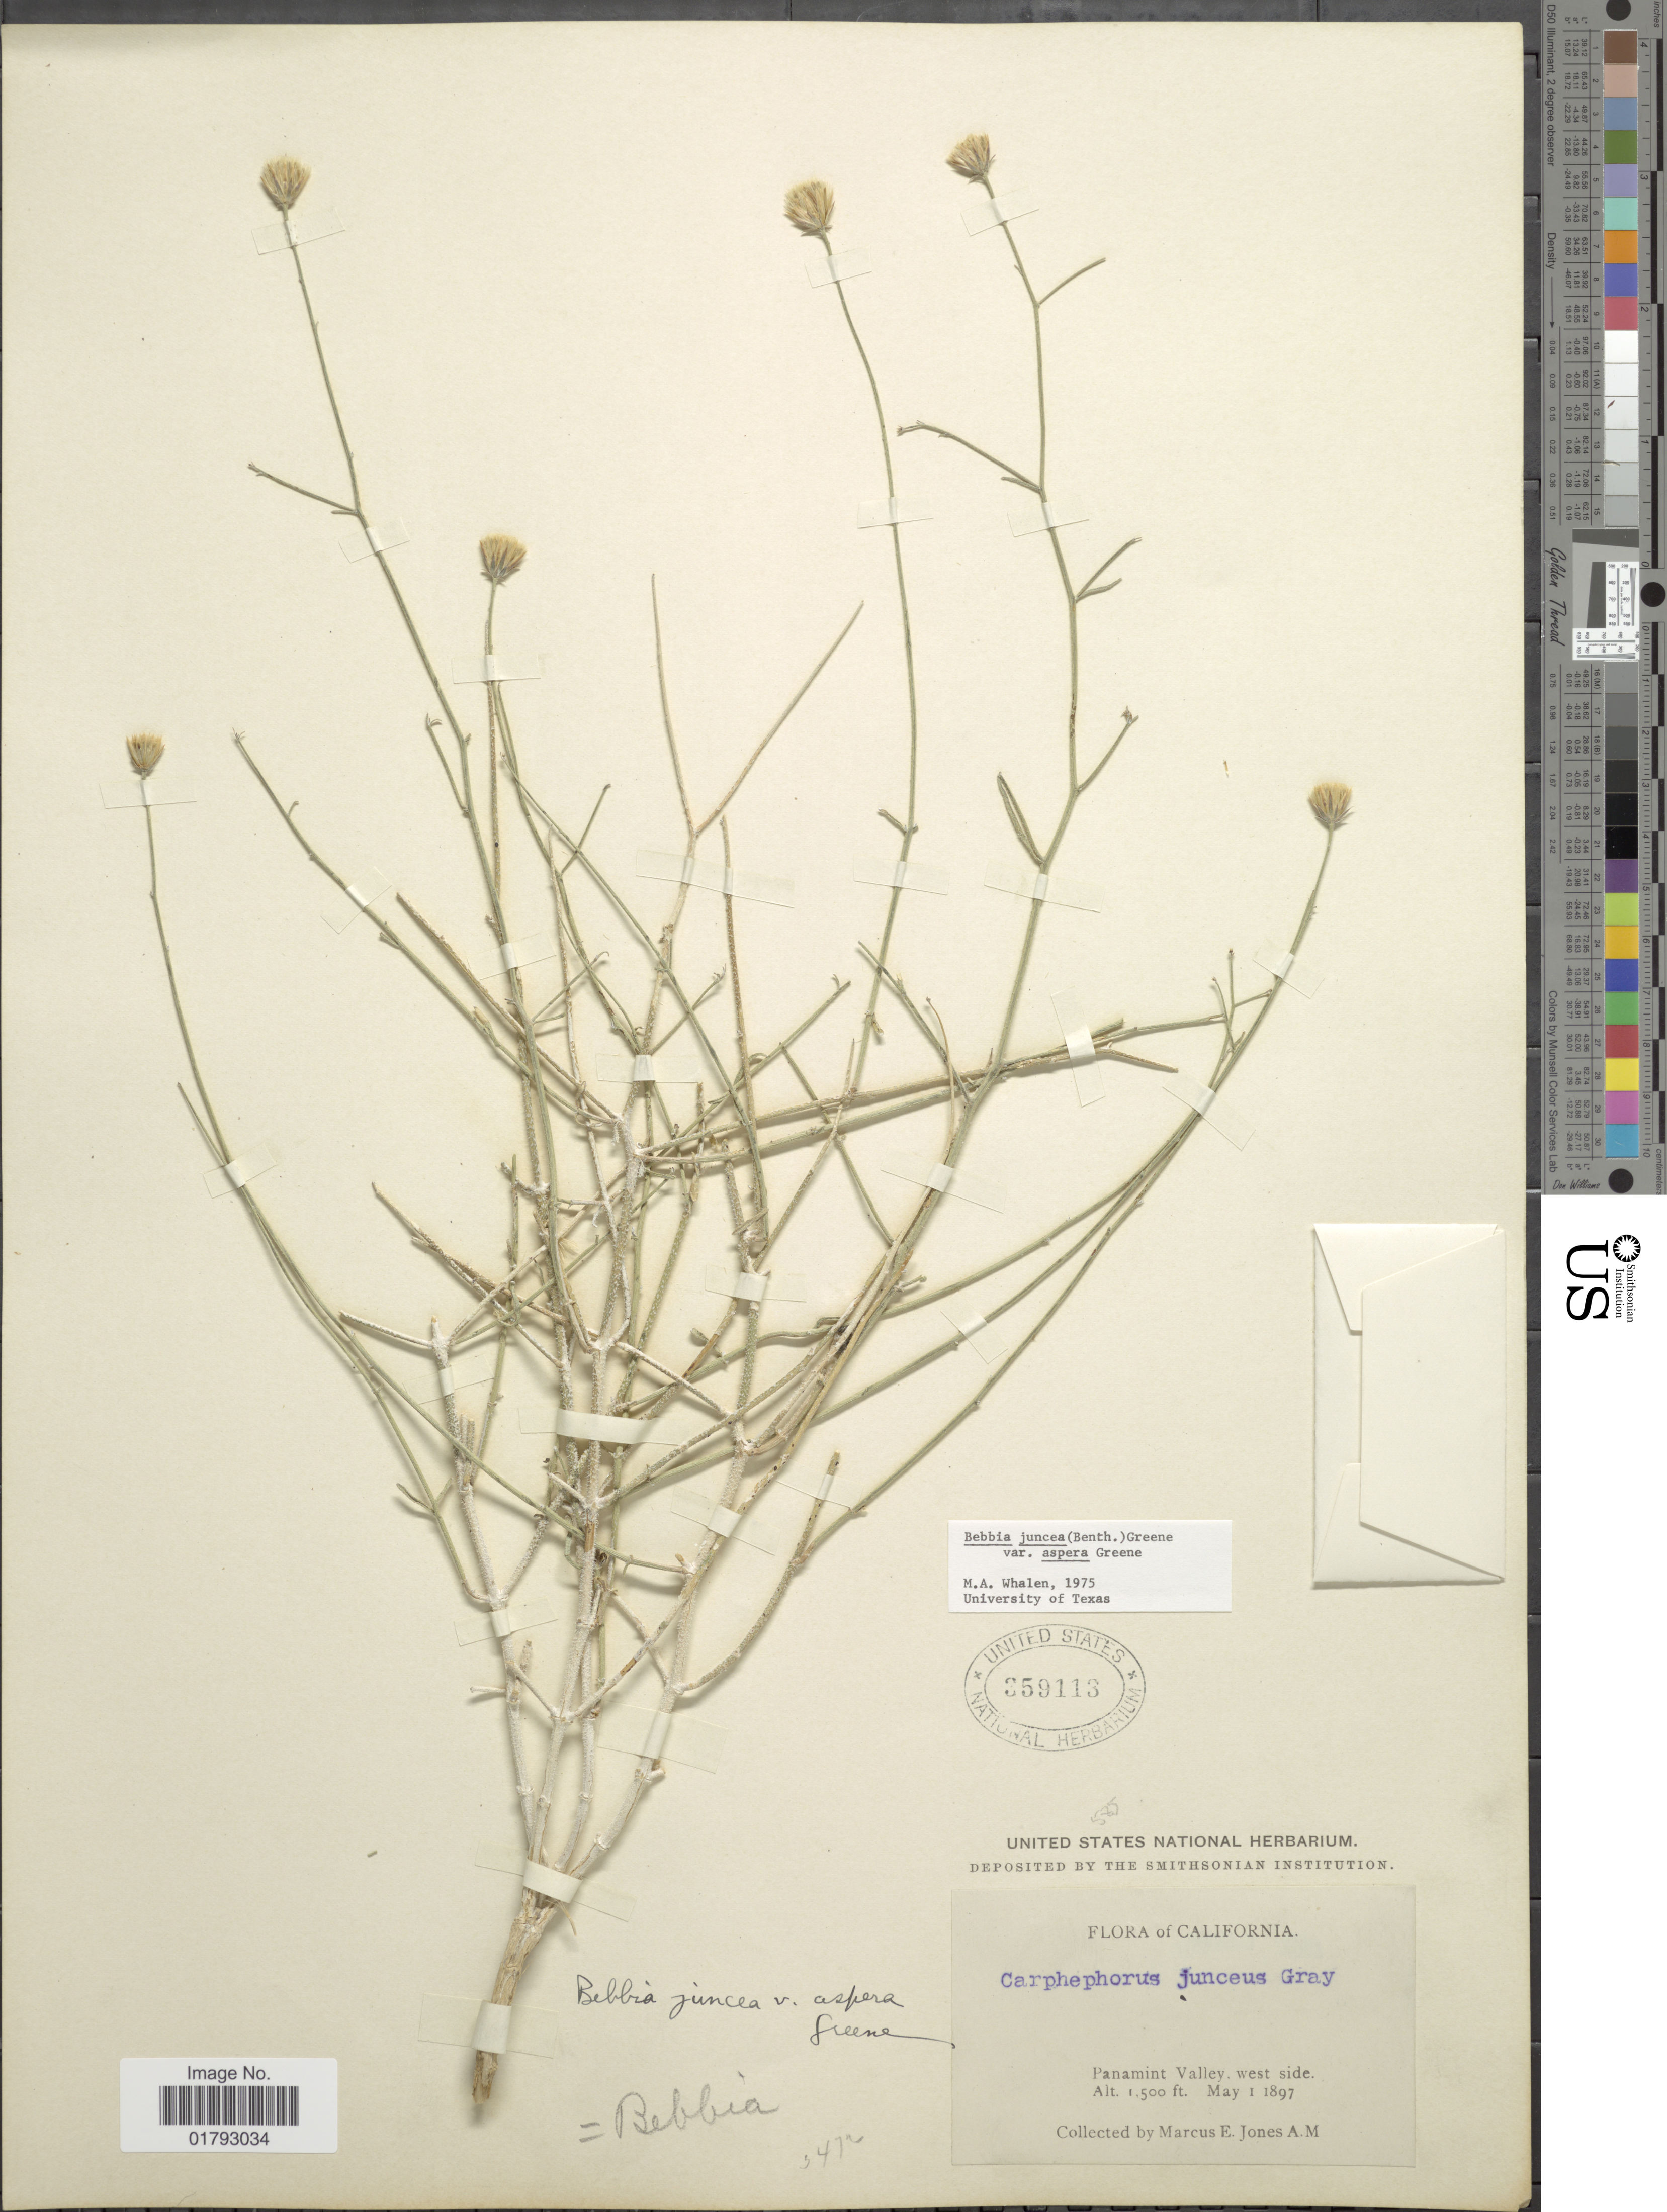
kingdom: Plantae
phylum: Tracheophyta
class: Magnoliopsida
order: Asterales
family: Asteraceae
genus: Bebbia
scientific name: Bebbia juncea var. aspera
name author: Greene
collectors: M. E. Jones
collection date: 1897-05-01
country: United States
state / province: California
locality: Caliornia, Panamint Valley, west side.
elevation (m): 457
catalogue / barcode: US 359113